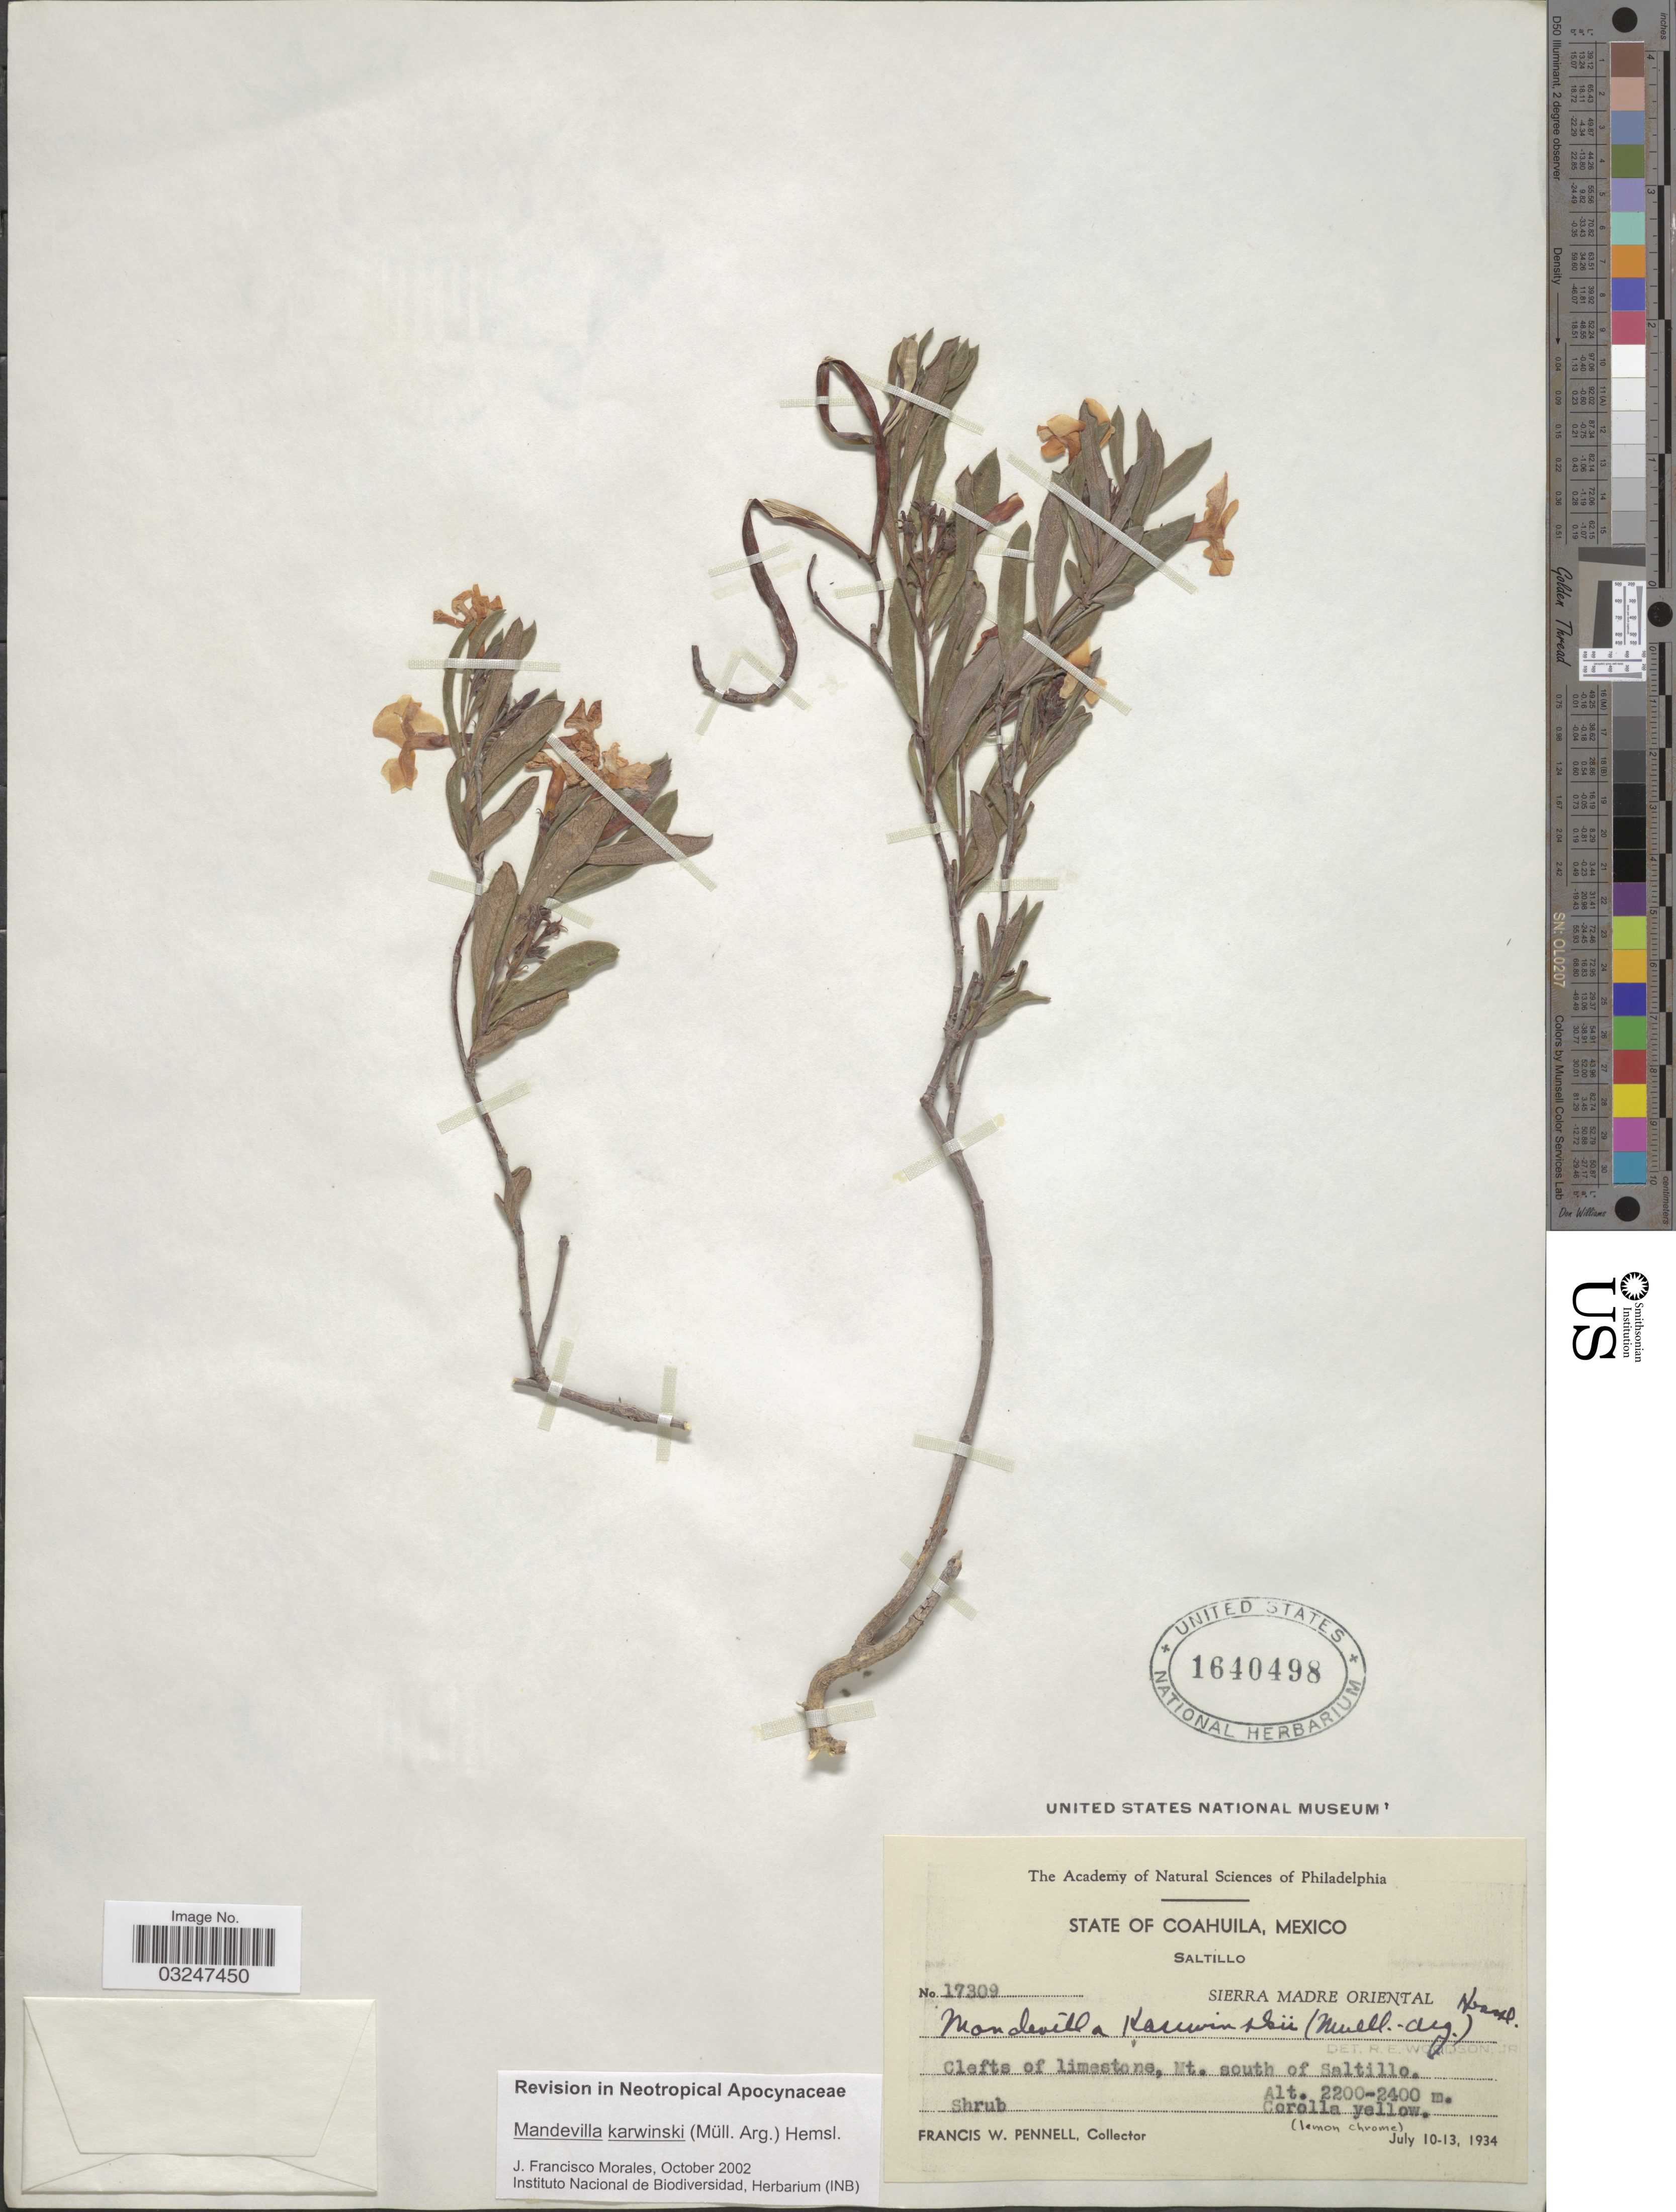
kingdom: Plantae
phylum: Tracheophyta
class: Magnoliopsida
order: Gentianales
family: Apocynaceae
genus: Mandevilla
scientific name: Mandevilla karwinski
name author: (Müll. Arg.) Hemsl.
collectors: F. W. Pennell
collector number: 17309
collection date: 1934-07-10/1934-07-13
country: Mexico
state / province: Coahuila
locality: Saltillo, Sierra Madre Oriental, Mt. south of Saltillo.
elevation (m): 2200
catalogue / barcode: US 1640498